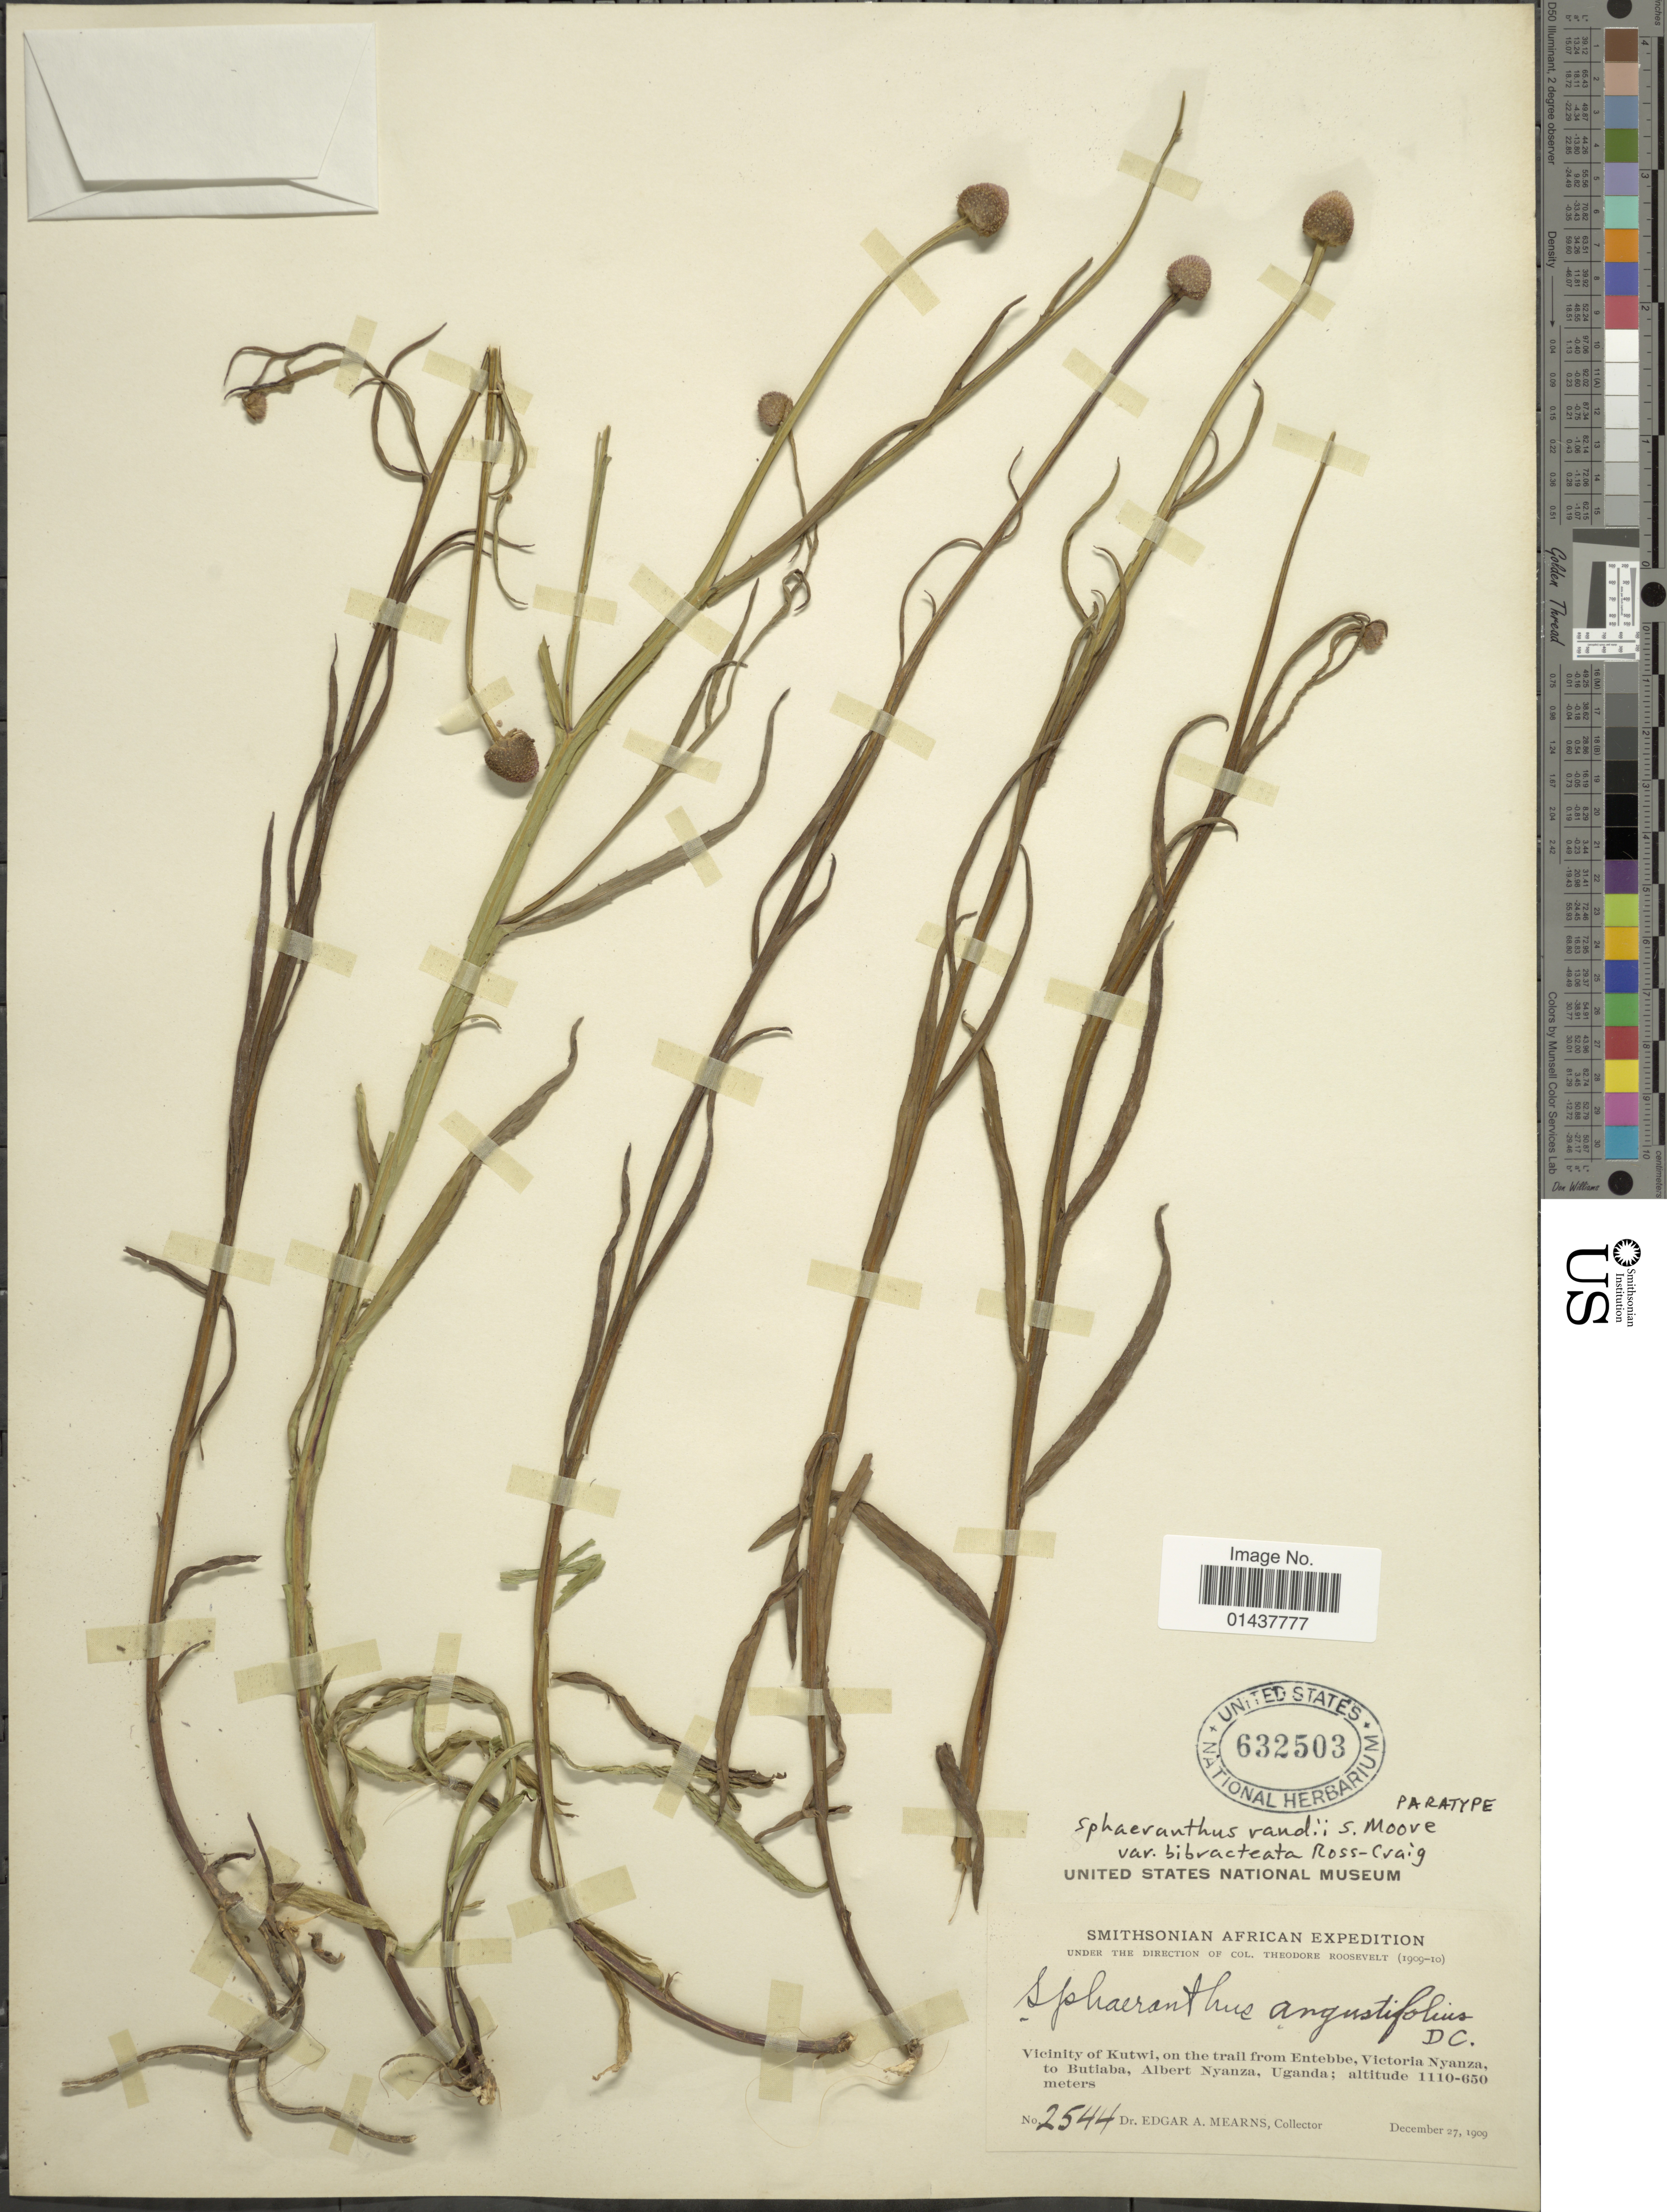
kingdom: Plantae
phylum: Tracheophyta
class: Magnoliopsida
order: Asterales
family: Asteraceae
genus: Sphaeranthus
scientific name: Sphaeranthus randii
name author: S. Moore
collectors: E. A. Mearns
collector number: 2544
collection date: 1909-12-27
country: Uganda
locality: Vicinity of Kutwi, on the trail from Entebbe, Victoria Nyanza, toButiaba, Albert Nyanza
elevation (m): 650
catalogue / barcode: US 632503